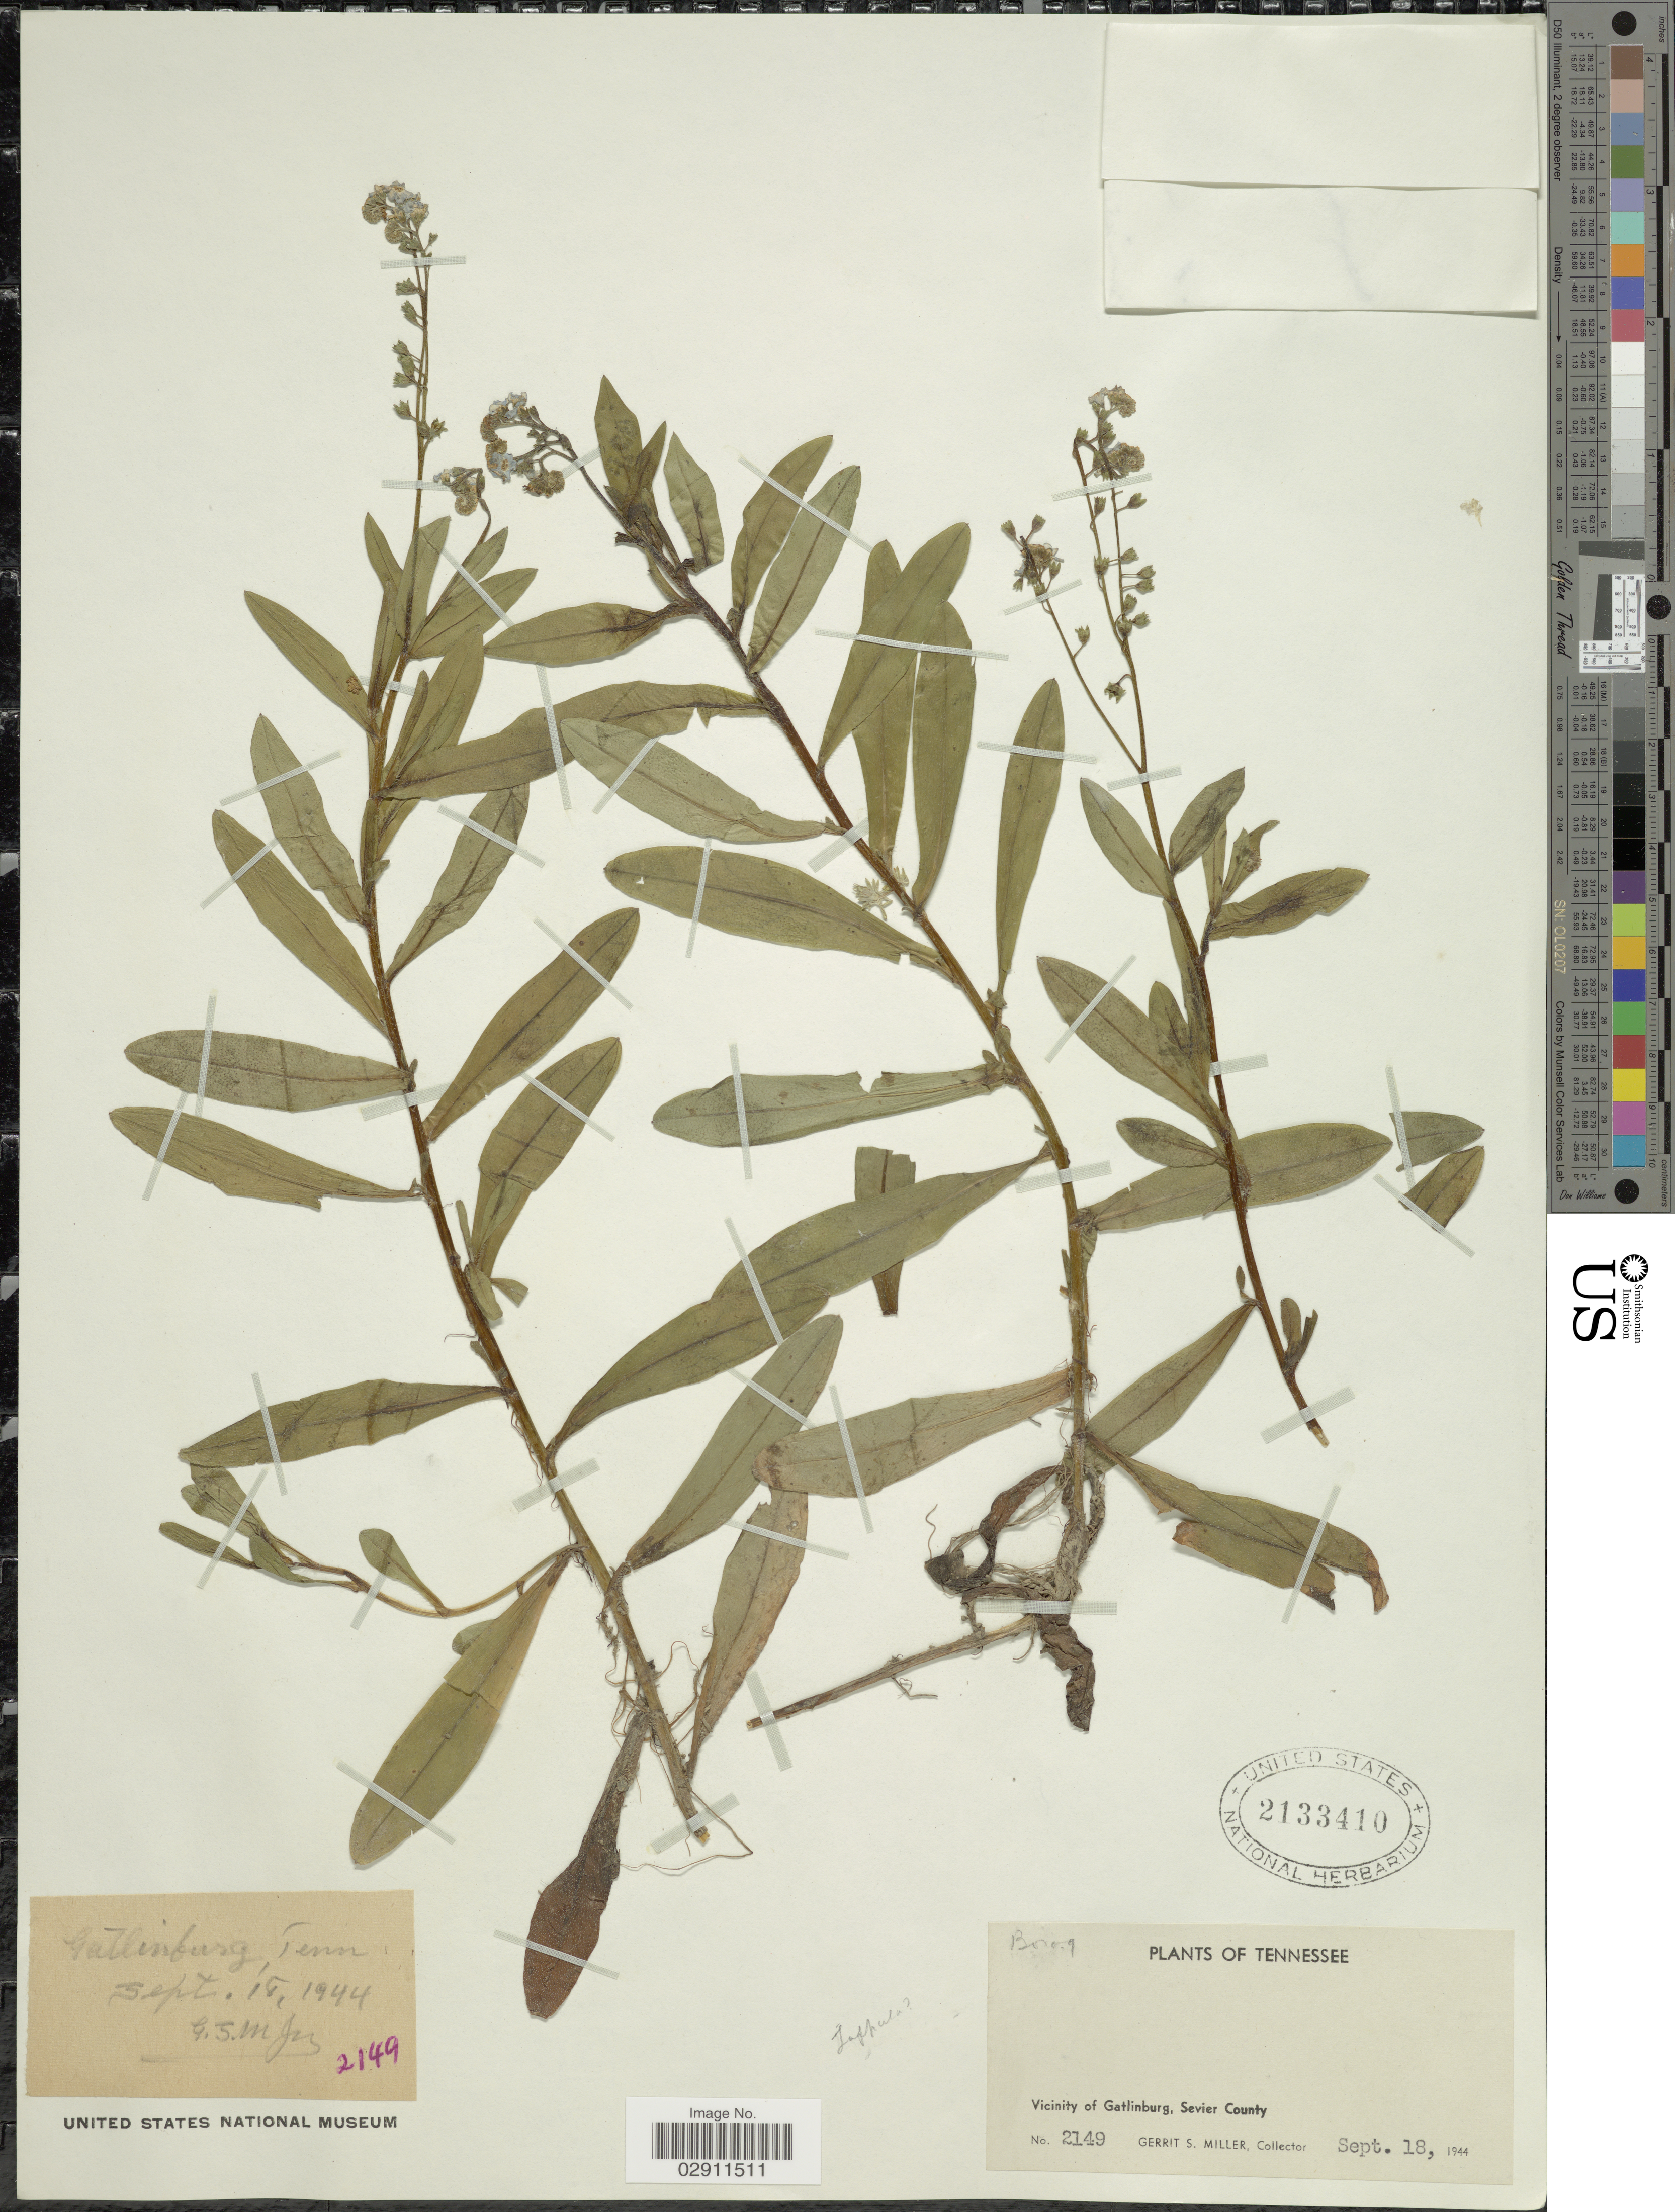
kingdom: Plantae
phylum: Tracheophyta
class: Magnoliopsida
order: Boraginales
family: Boraginaceae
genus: Myosotis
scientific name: Myosotis scorpioides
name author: L.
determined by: Goldman, Doug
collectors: G. S. Miller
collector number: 2149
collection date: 1944-09-18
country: United States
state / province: Tennessee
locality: Vicinity of Gatlinburg, Sevier County.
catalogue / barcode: US 2133410